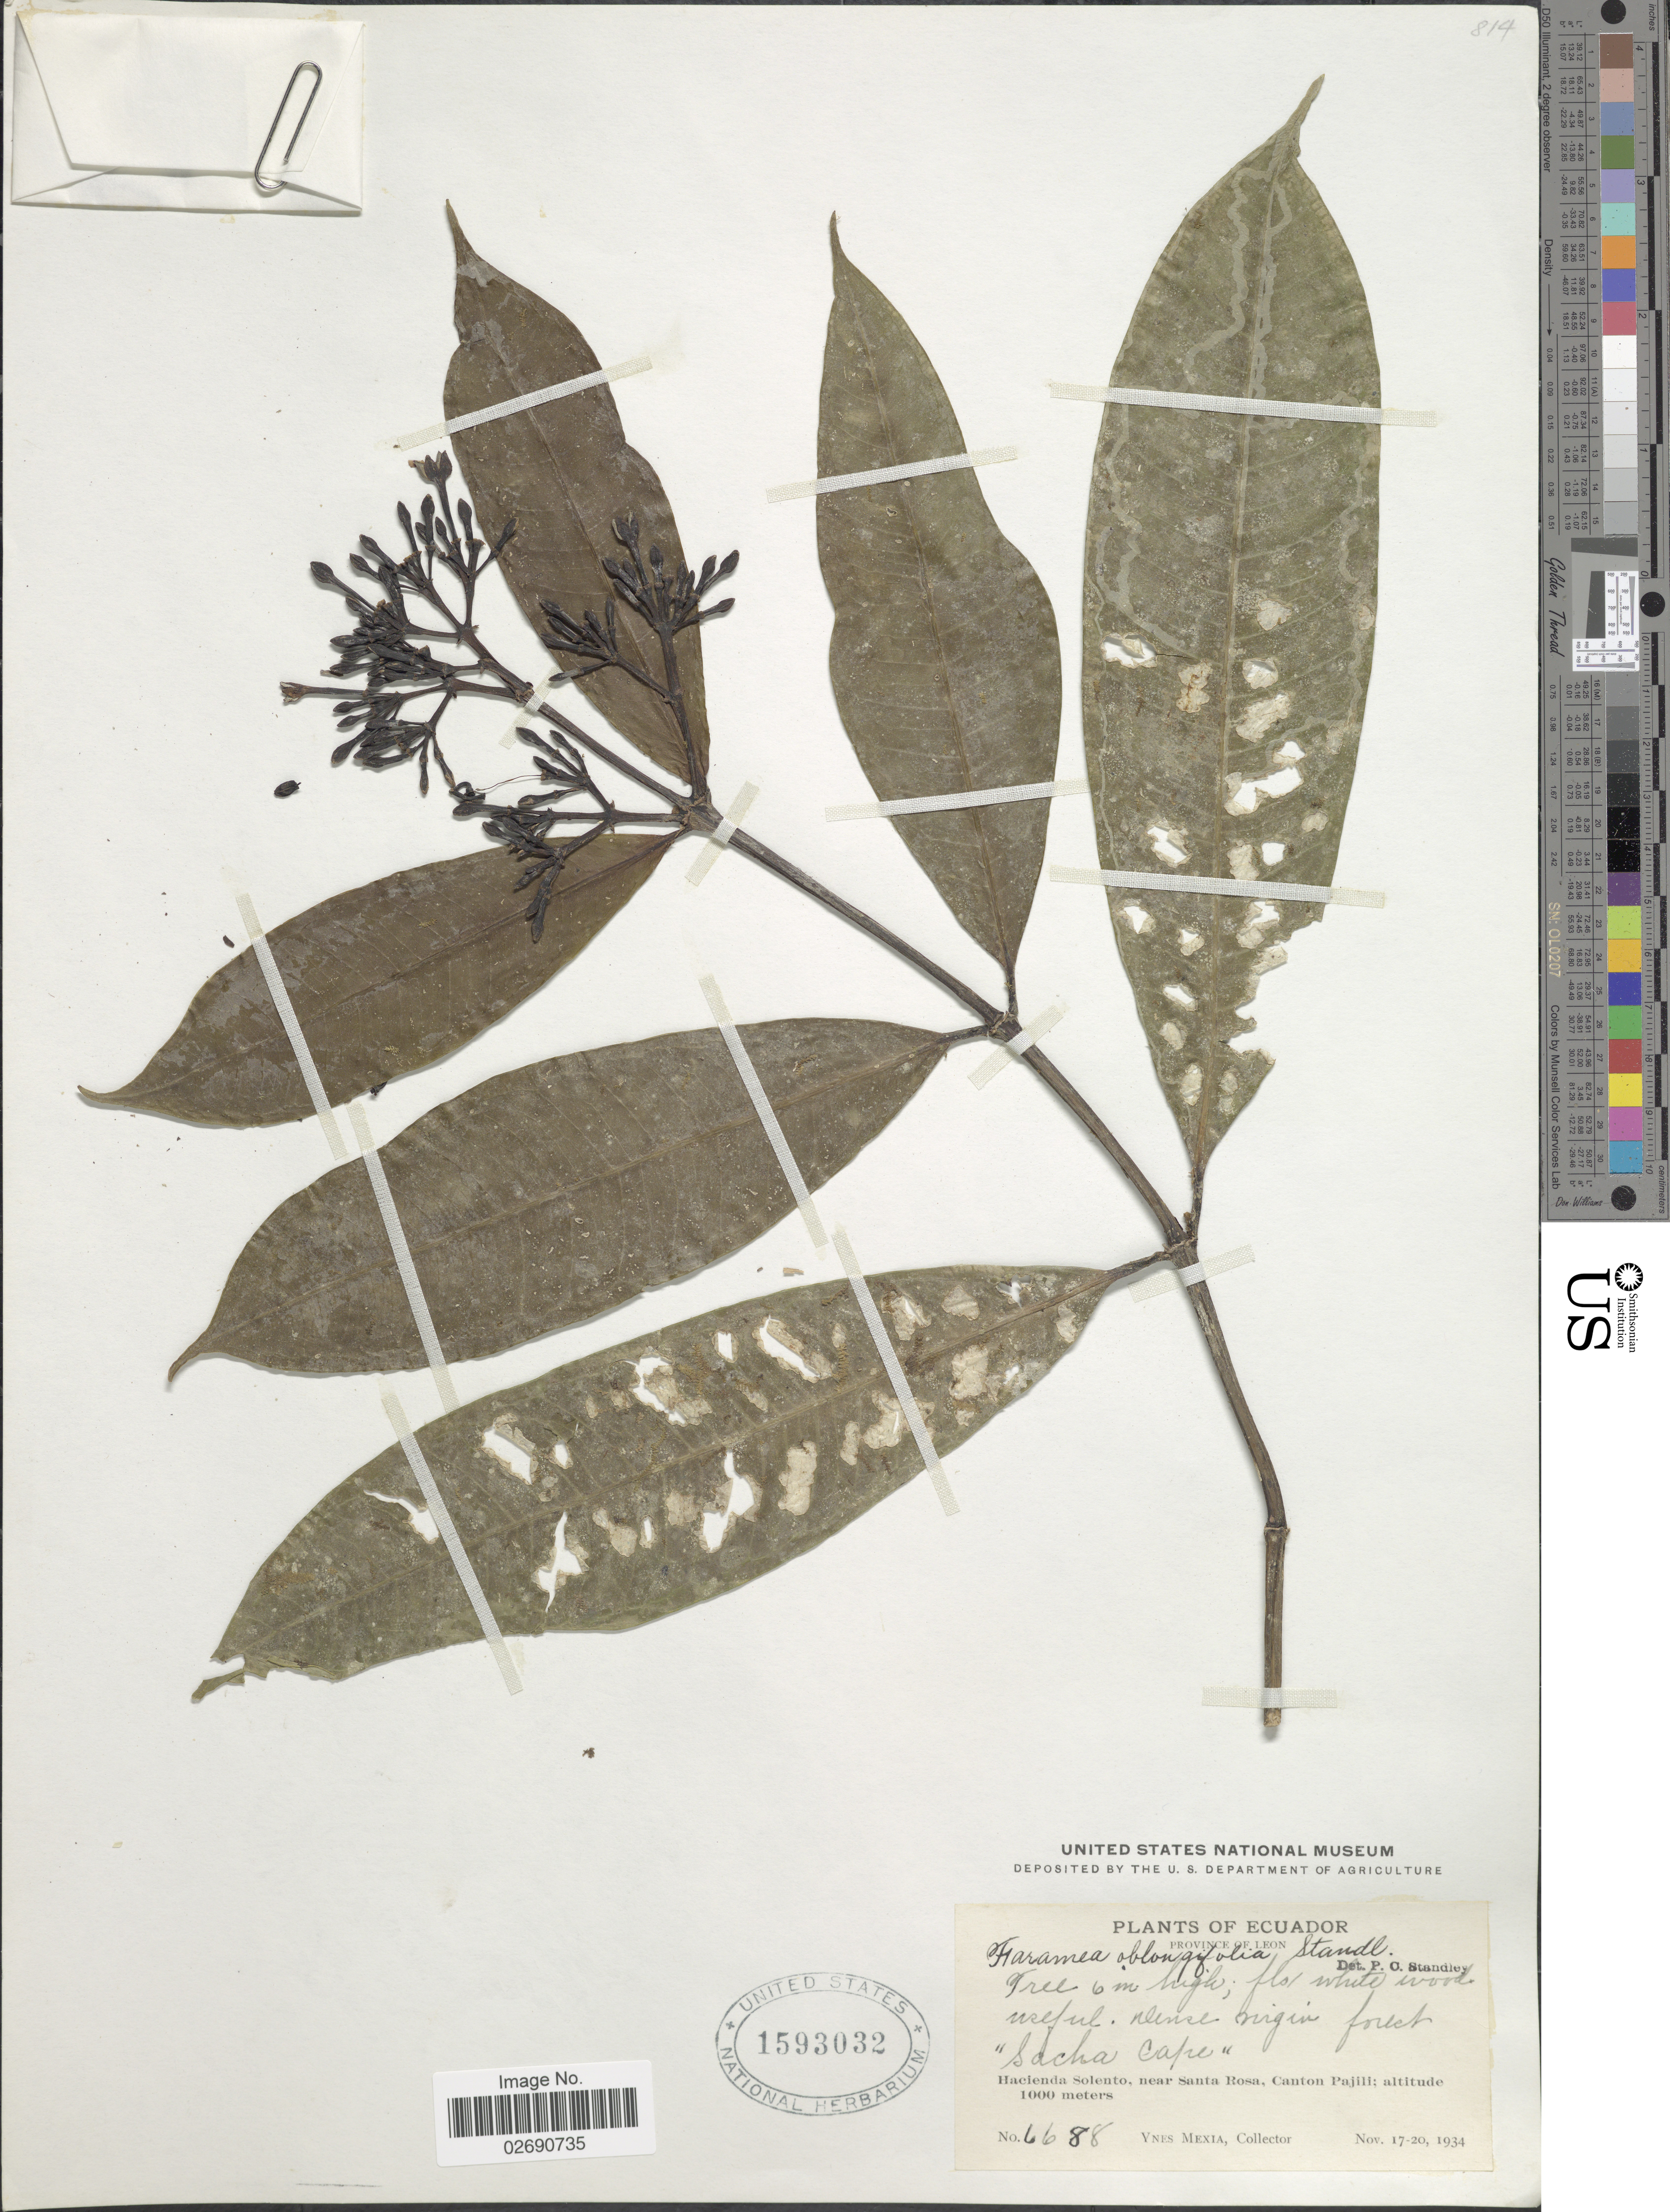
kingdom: Plantae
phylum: Tracheophyta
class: Magnoliopsida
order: Gentianales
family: Rubiaceae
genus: Faramea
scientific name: Faramea oblongifolia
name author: Standl.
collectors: Y. Mexia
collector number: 6688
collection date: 1934-11-17/1934-11-20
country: Ecuador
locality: Province of Leon, Hacienda Solento, near Santa Rosa, Canton Pajili, Dense virgin forest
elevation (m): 1000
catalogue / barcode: US 1593032